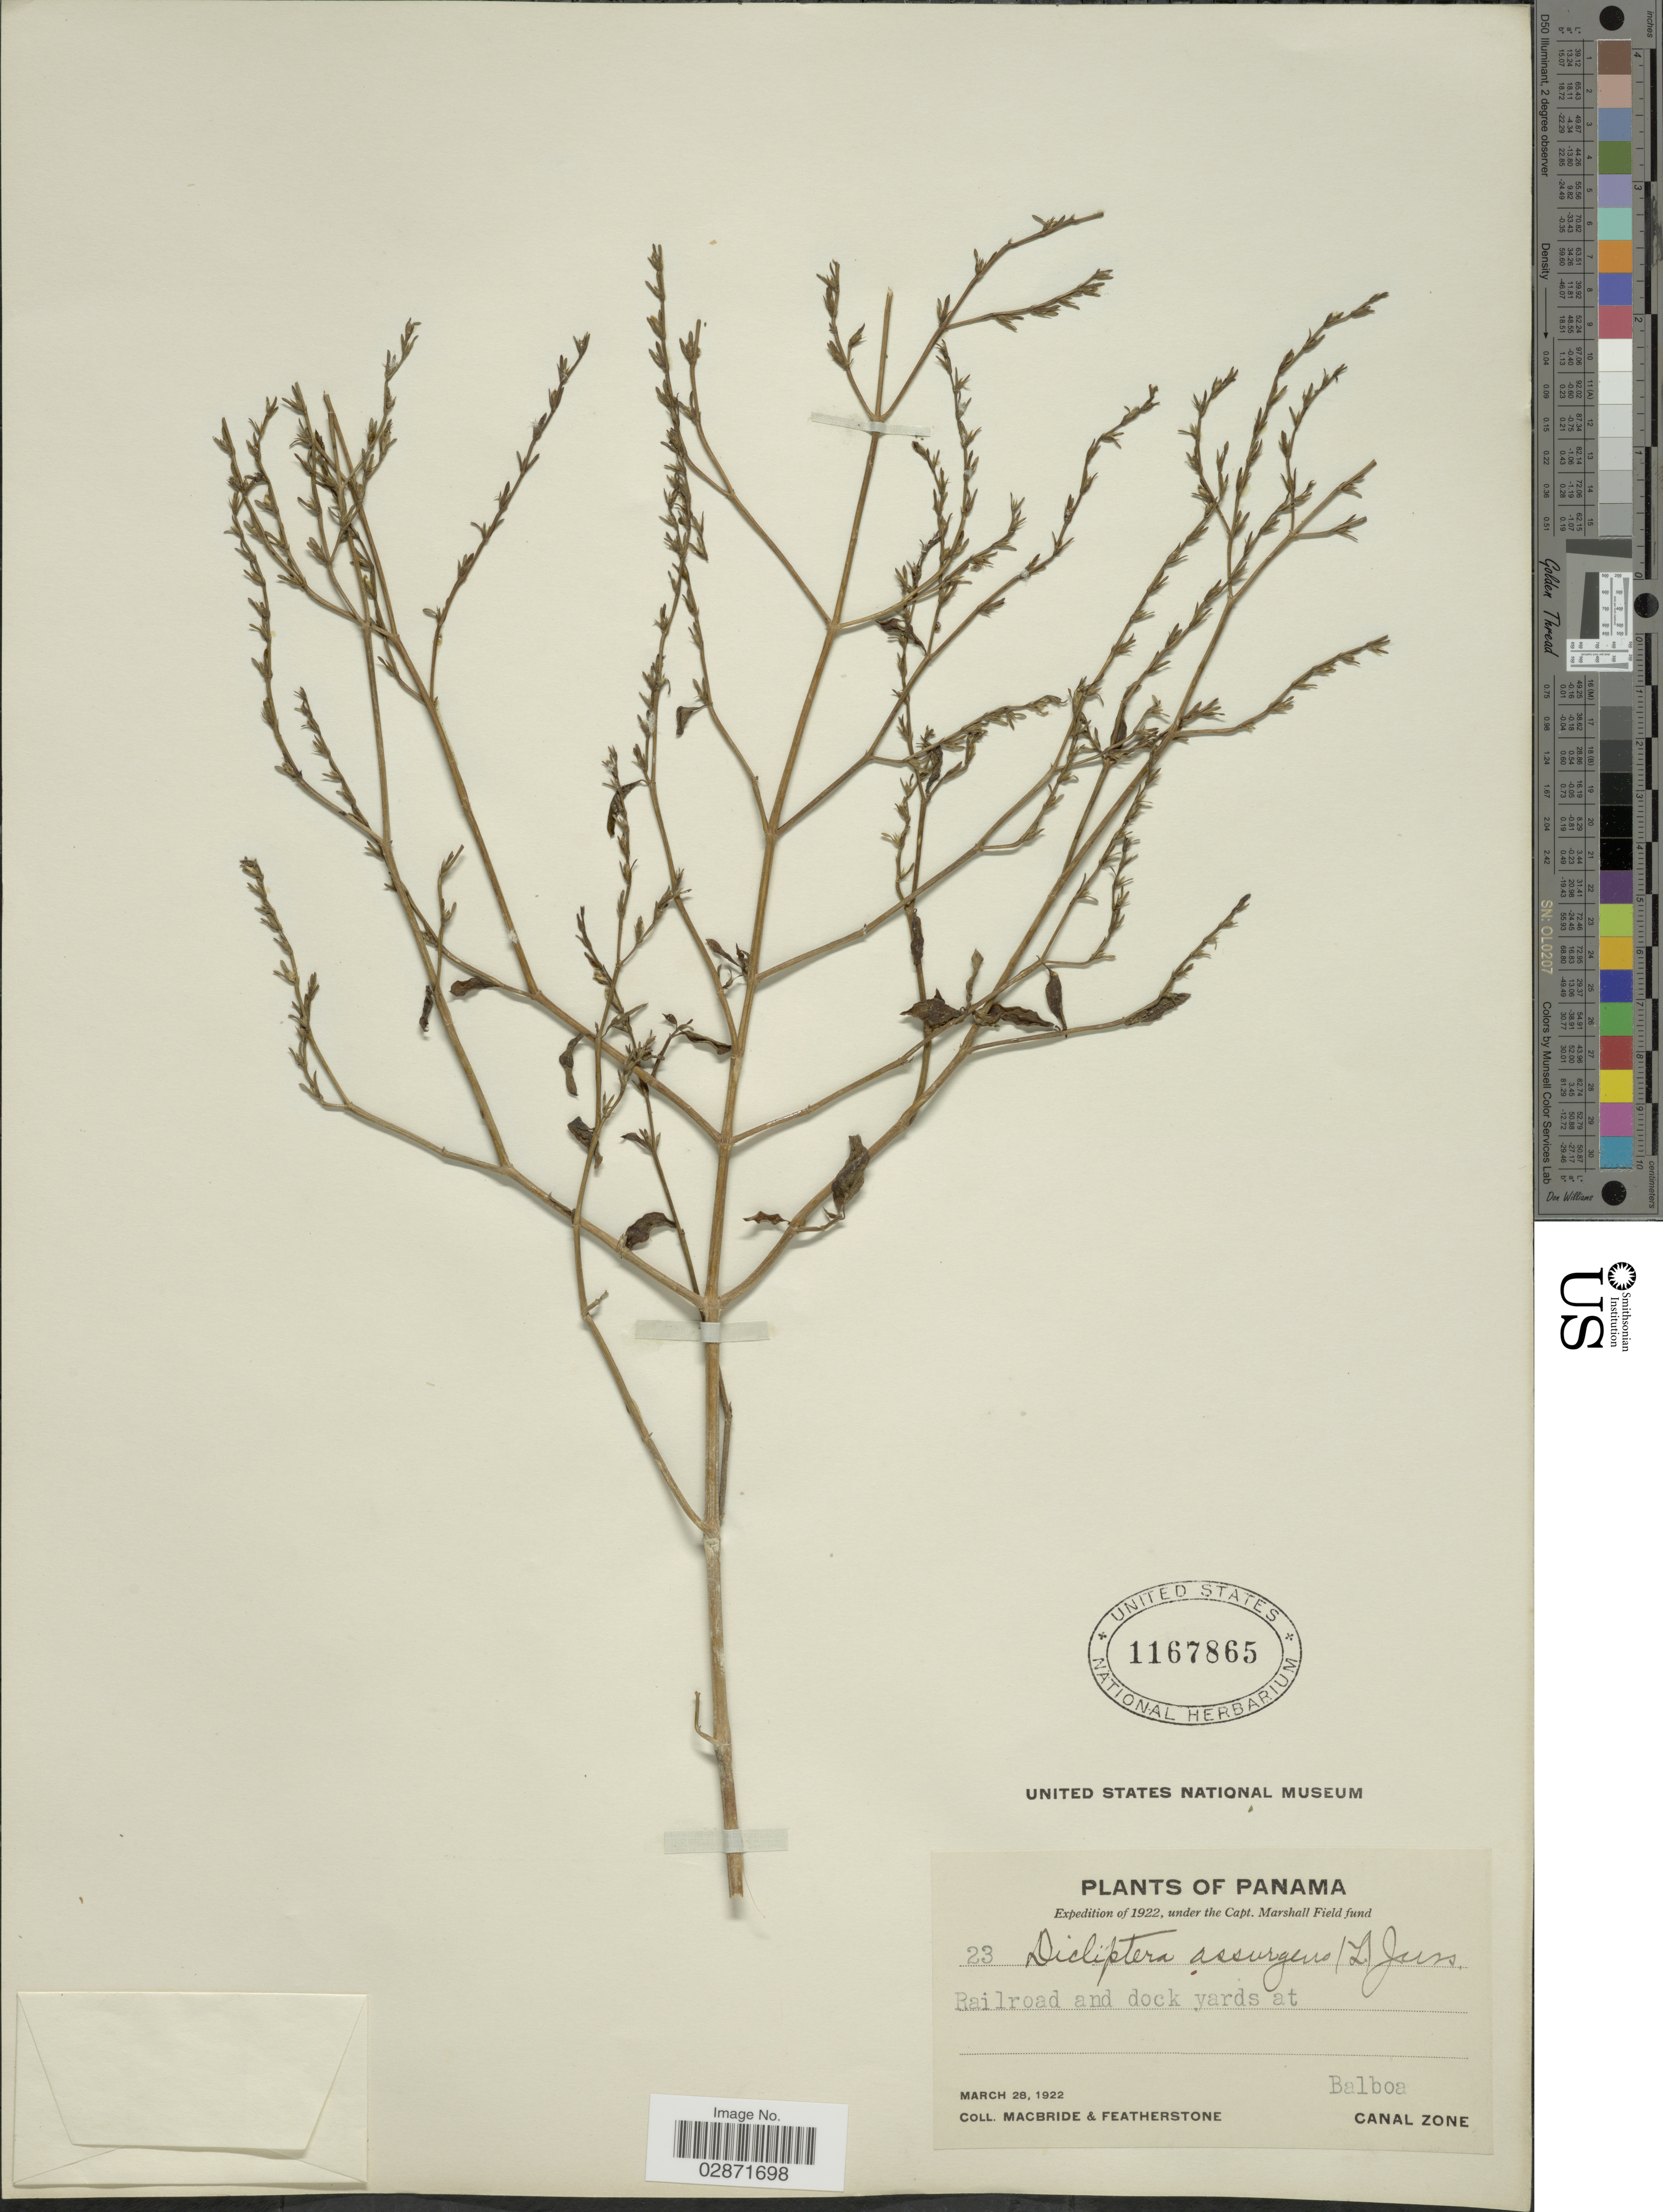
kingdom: Plantae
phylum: Tracheophyta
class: Magnoliopsida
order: Lamiales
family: Acanthaceae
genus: Dicliptera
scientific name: Dicliptera sexangularis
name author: (L.) Juss.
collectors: Macbride, -- & -. Featherstone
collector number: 23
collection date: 1922-03-28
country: Panama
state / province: Colón / Panamá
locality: Balboa, Canal Zone.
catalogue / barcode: US 1167865